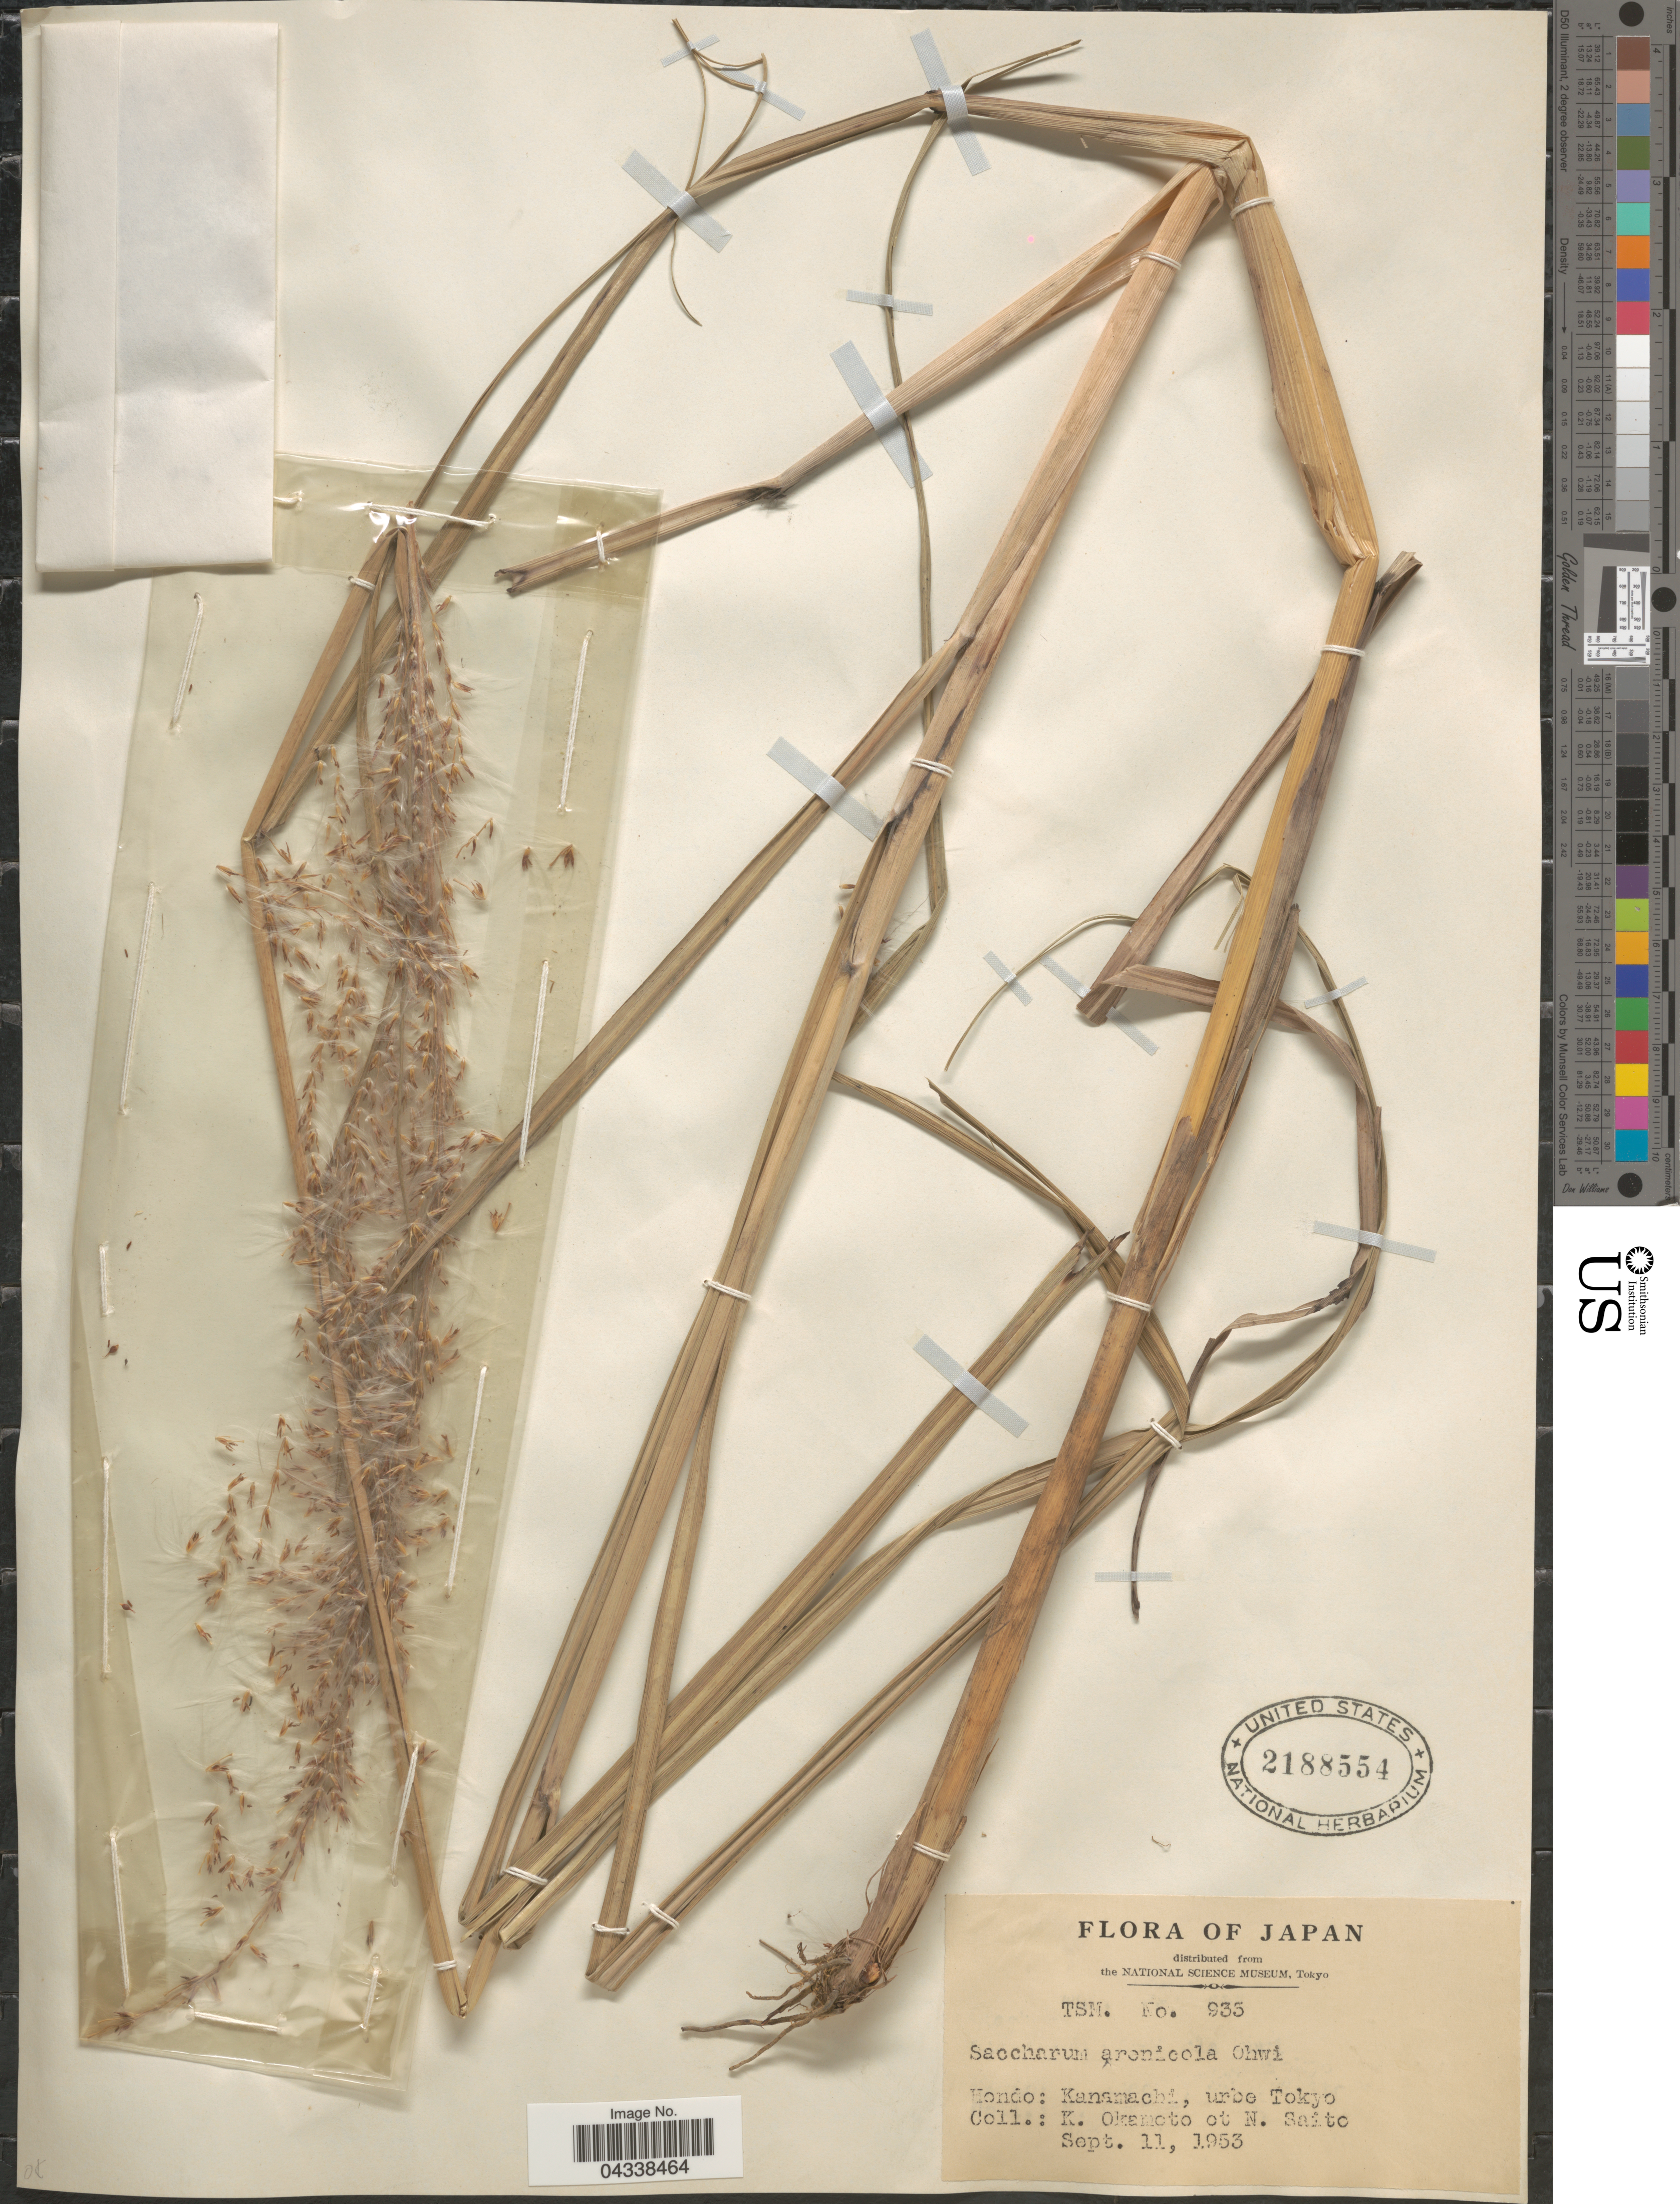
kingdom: Plantae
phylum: Tracheophyta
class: Liliopsida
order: Poales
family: Poaceae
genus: Saccharum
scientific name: Saccharum spontaneum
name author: L.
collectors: K. Okamoto & N. Saito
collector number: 935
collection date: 1953-09-11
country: Japan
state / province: Tokyo, Federal City of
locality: Hondo: Kanamachi, urbe Tokyo.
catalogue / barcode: US 2188554